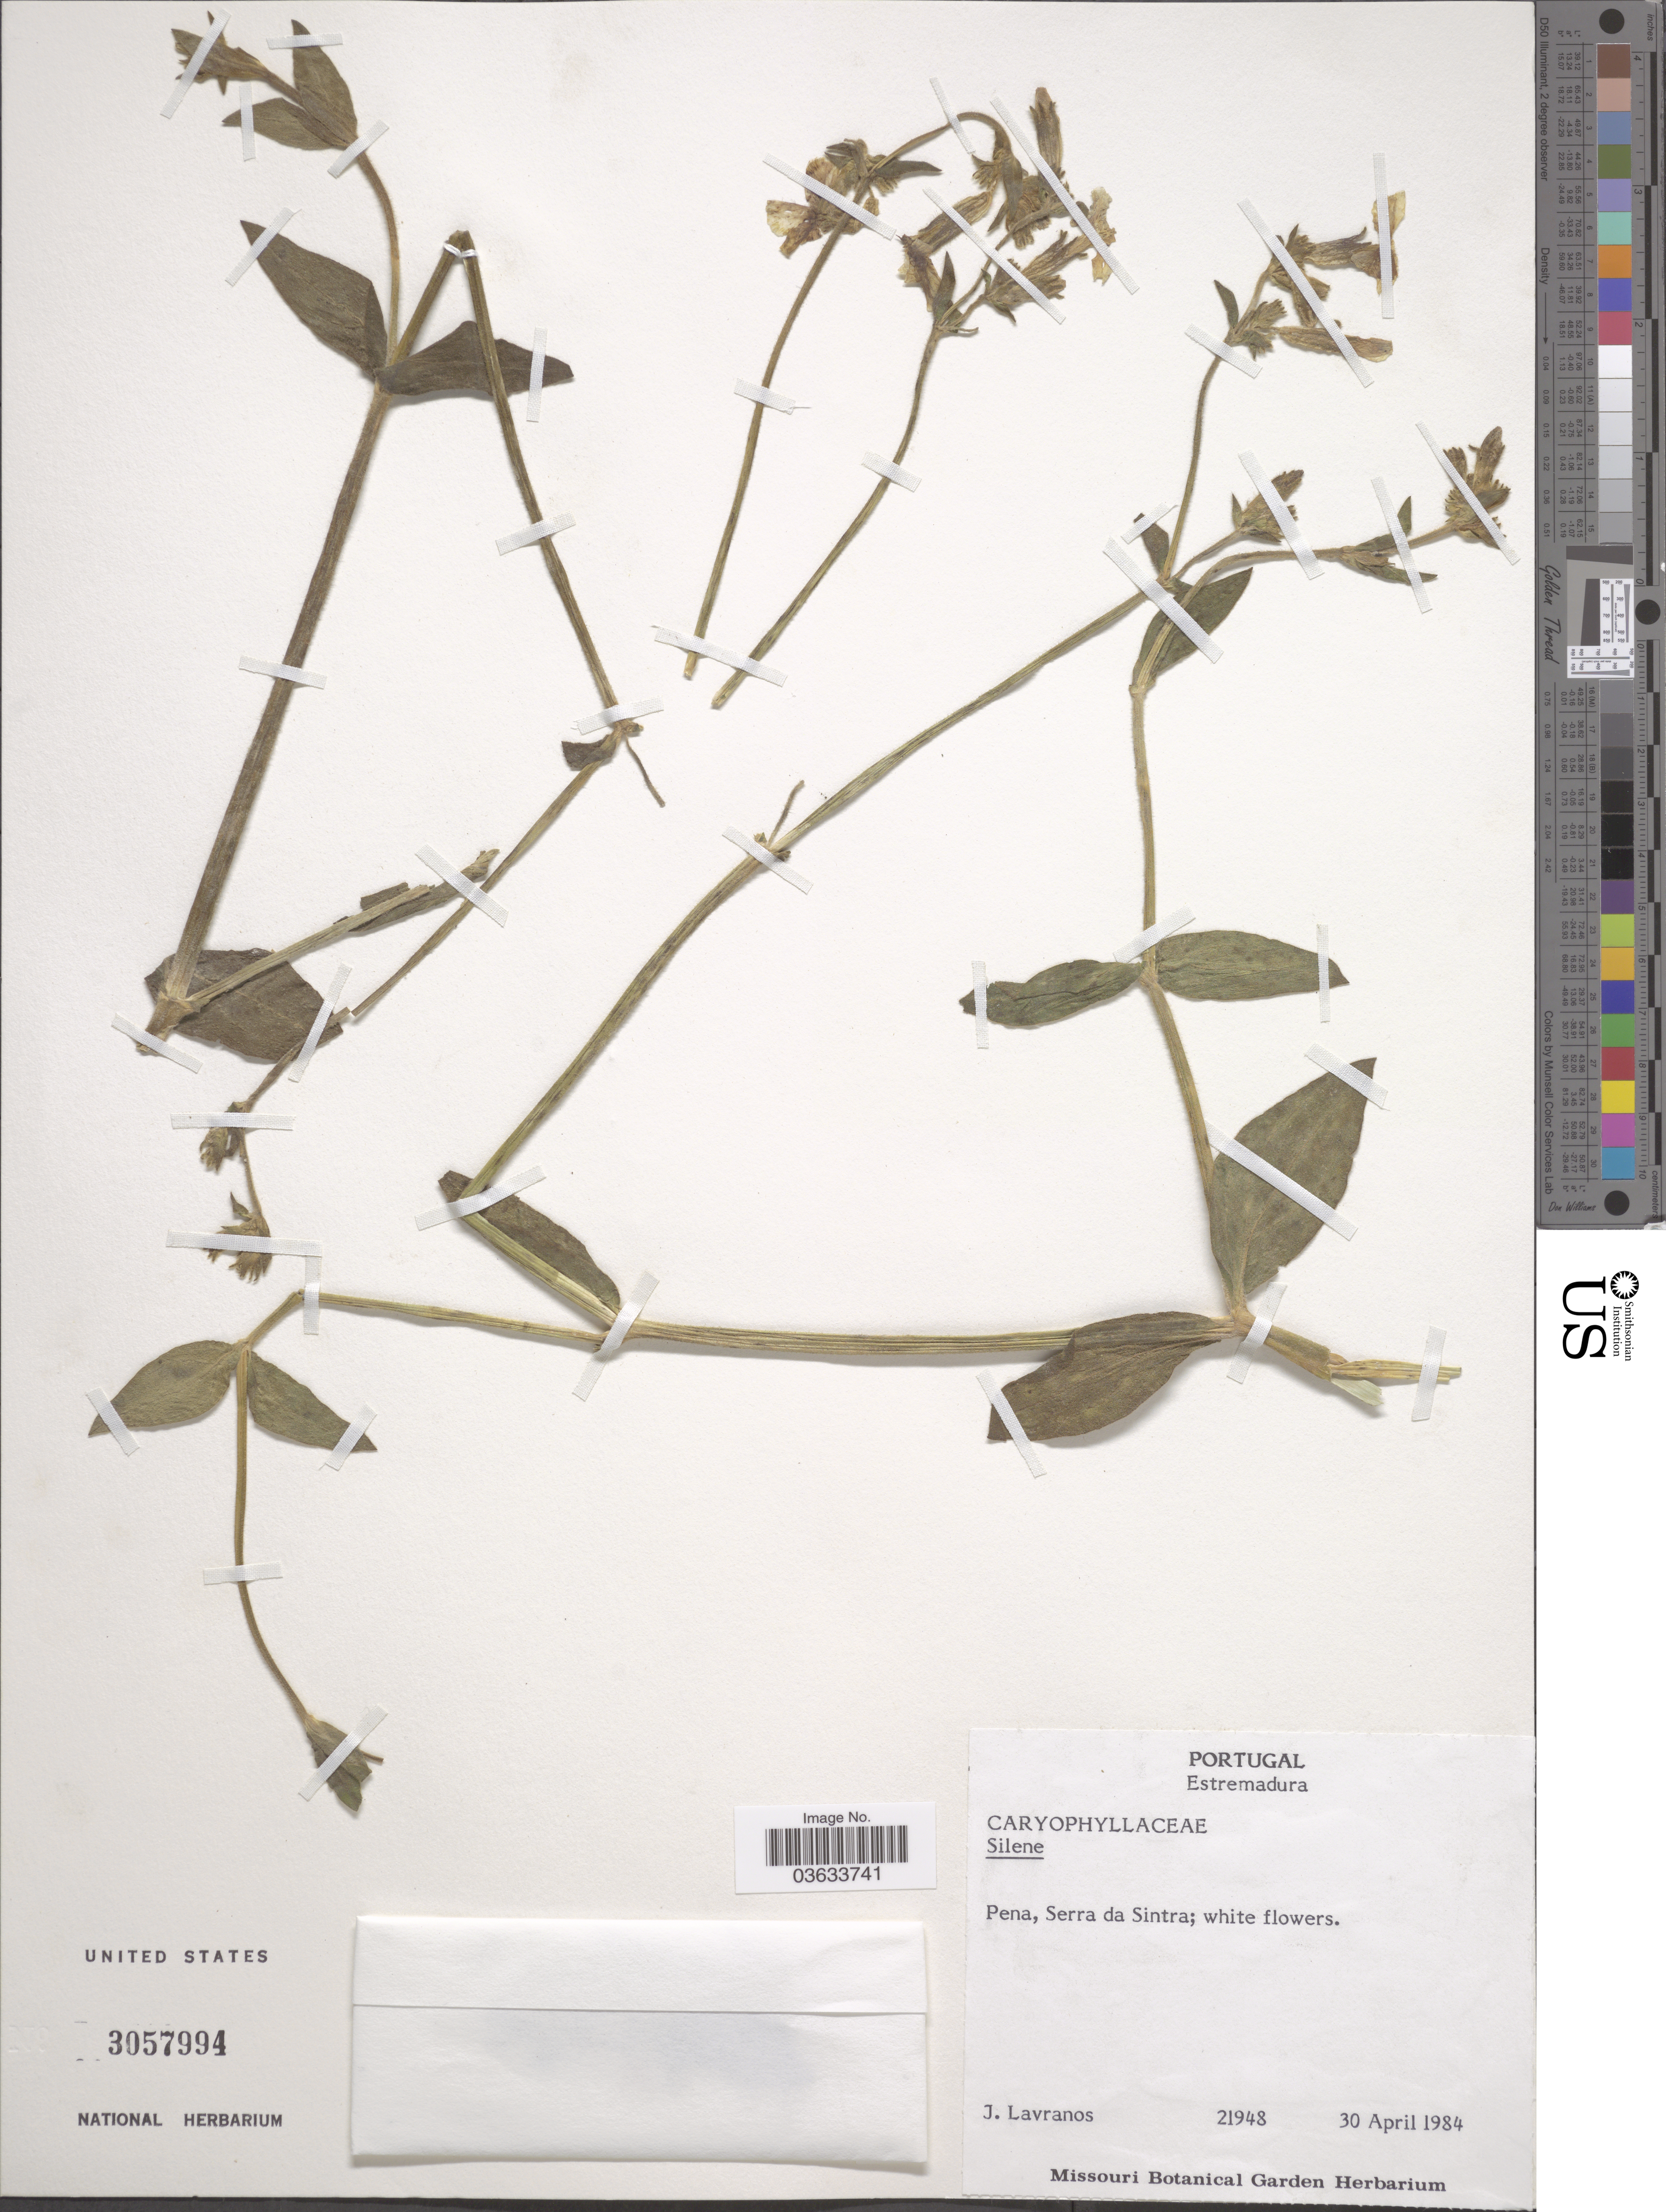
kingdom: Plantae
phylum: Tracheophyta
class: Magnoliopsida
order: Caryophyllales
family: Caryophyllaceae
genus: Silene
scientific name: Silene sp.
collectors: J. Lavranos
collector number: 21948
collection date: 1984-04-30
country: Portugal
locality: Estremadura. Pena, Serra da Sintra.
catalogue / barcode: US 3057994